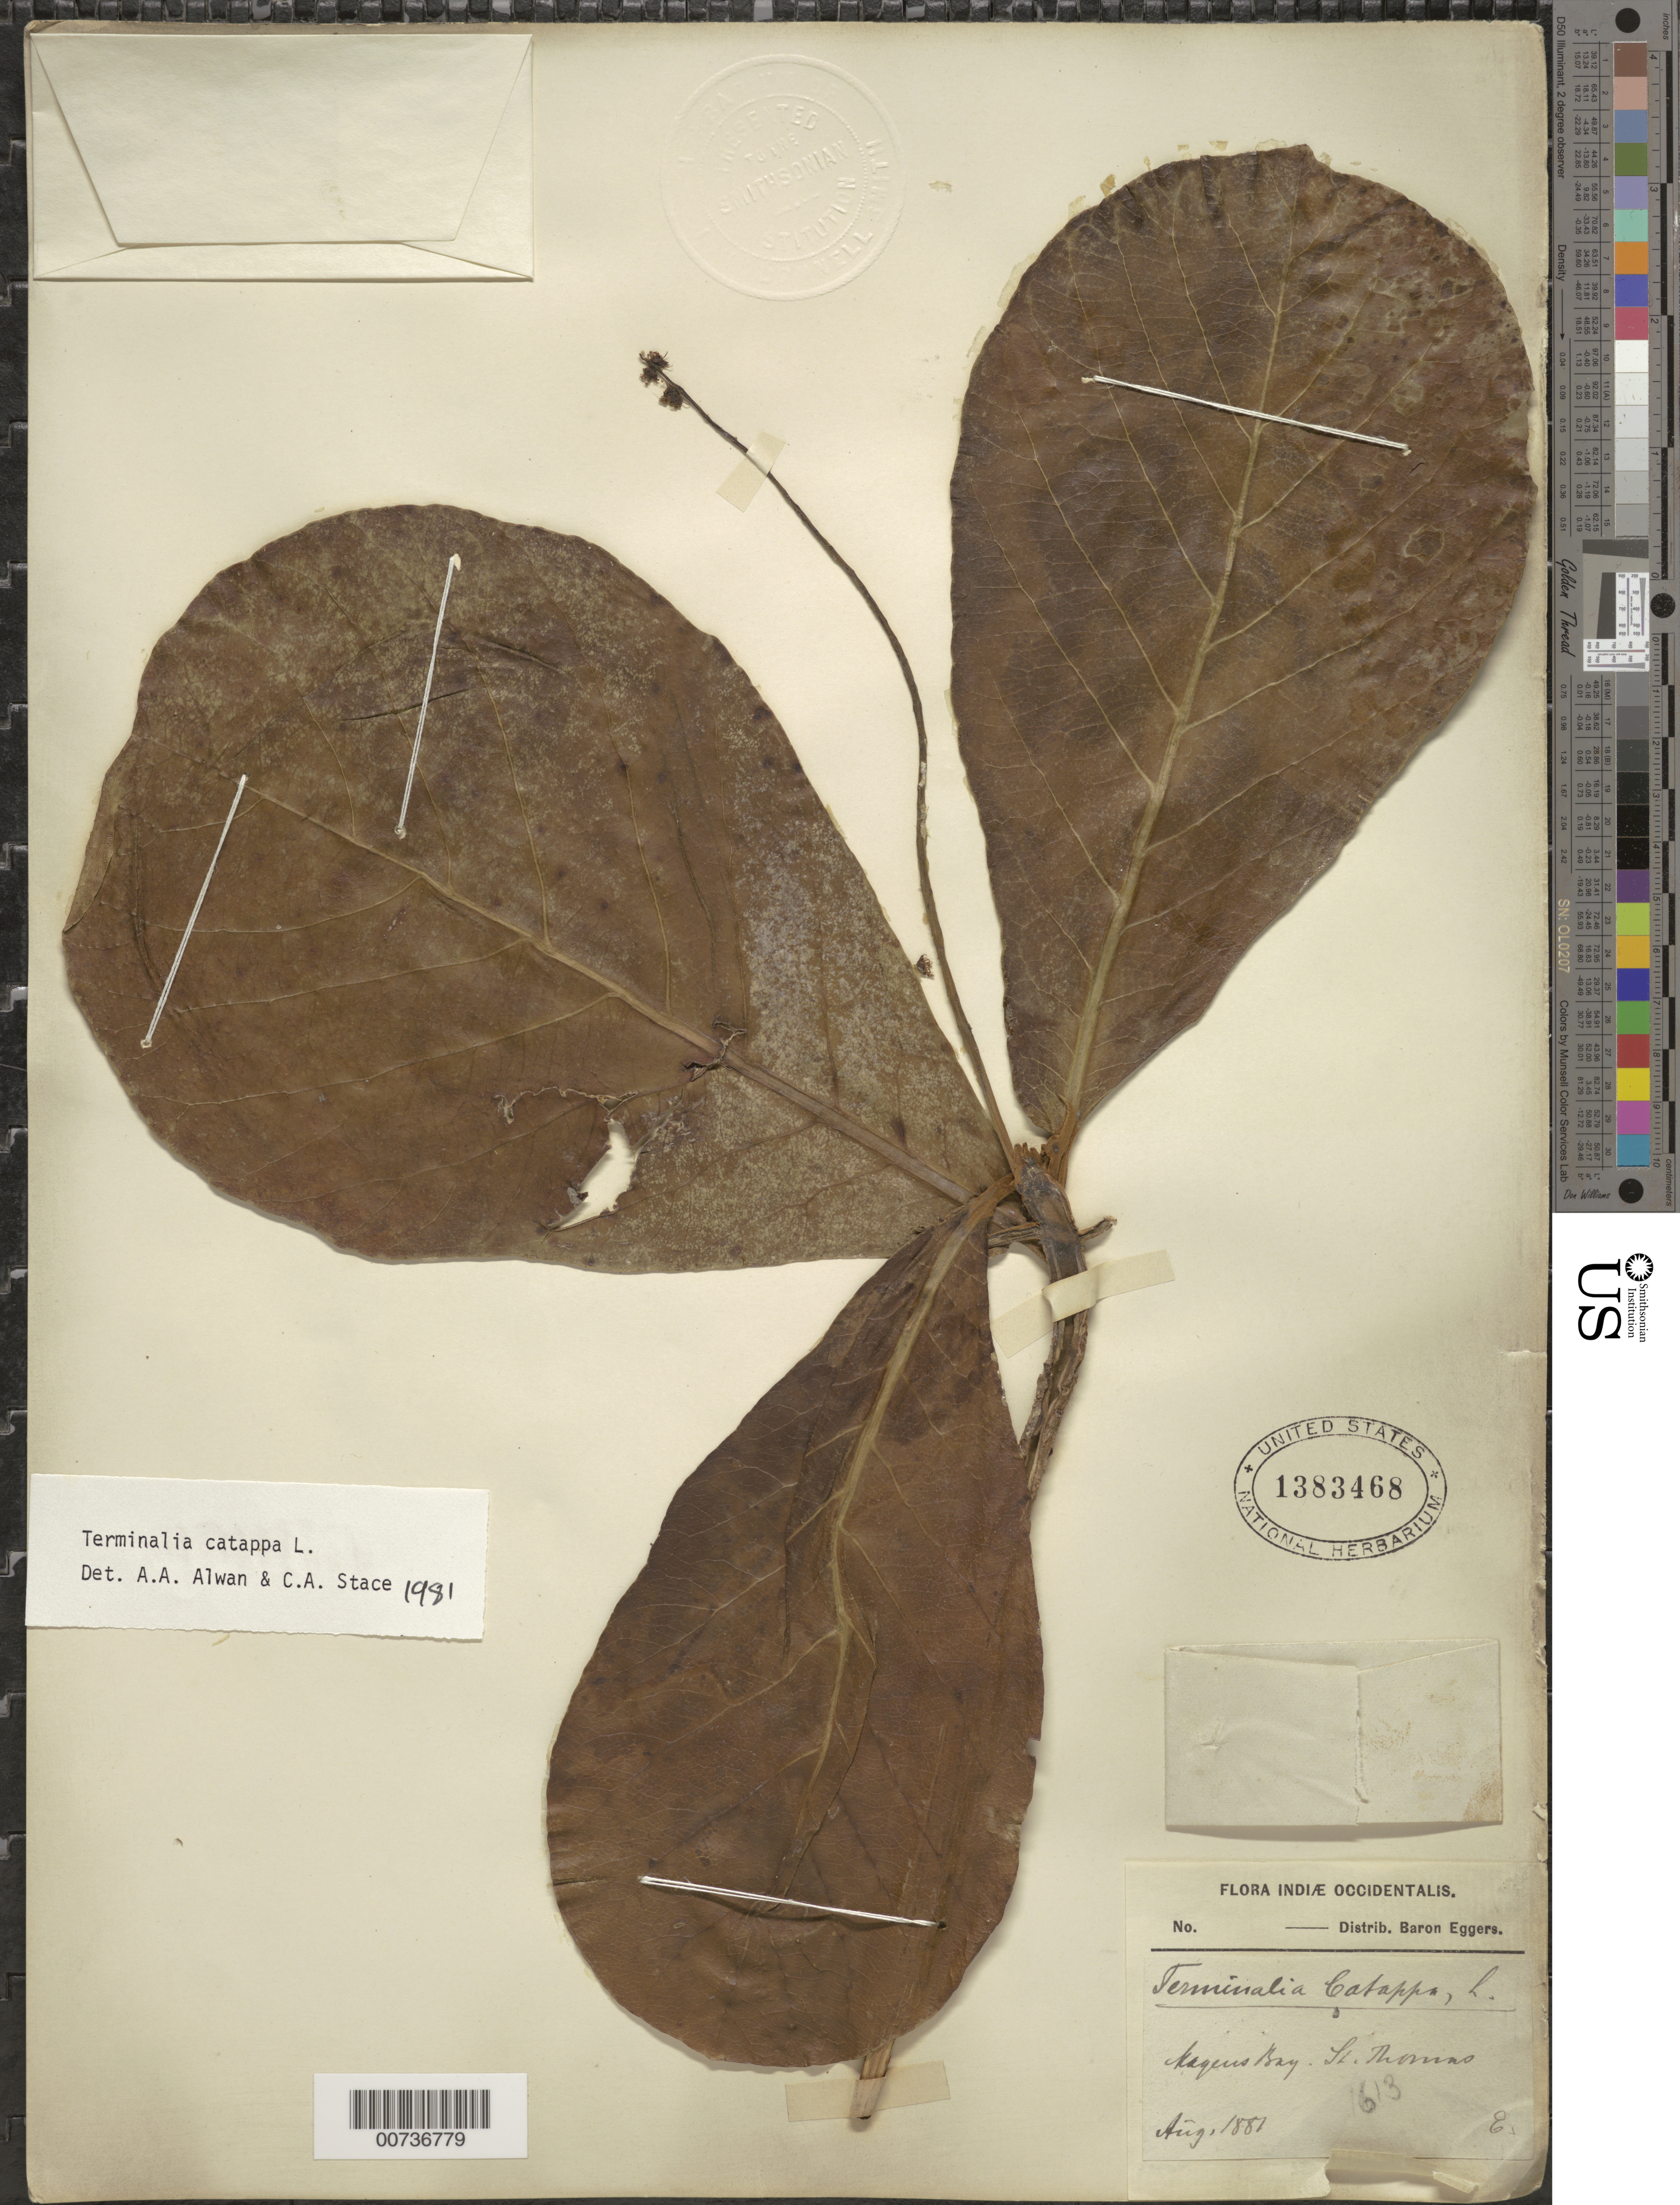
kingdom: Plantae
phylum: Tracheophyta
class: Magnoliopsida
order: Myrtales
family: Combretaceae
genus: Terminalia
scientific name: Terminalia catappa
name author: L.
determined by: Alwan, A. R.; Stace, C. A.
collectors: H. F. A. von Eggers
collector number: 1613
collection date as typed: Aug 1881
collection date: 1881-08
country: U.S. Virgin Islands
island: St. Thomas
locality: Magens Bay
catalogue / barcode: US 1383468